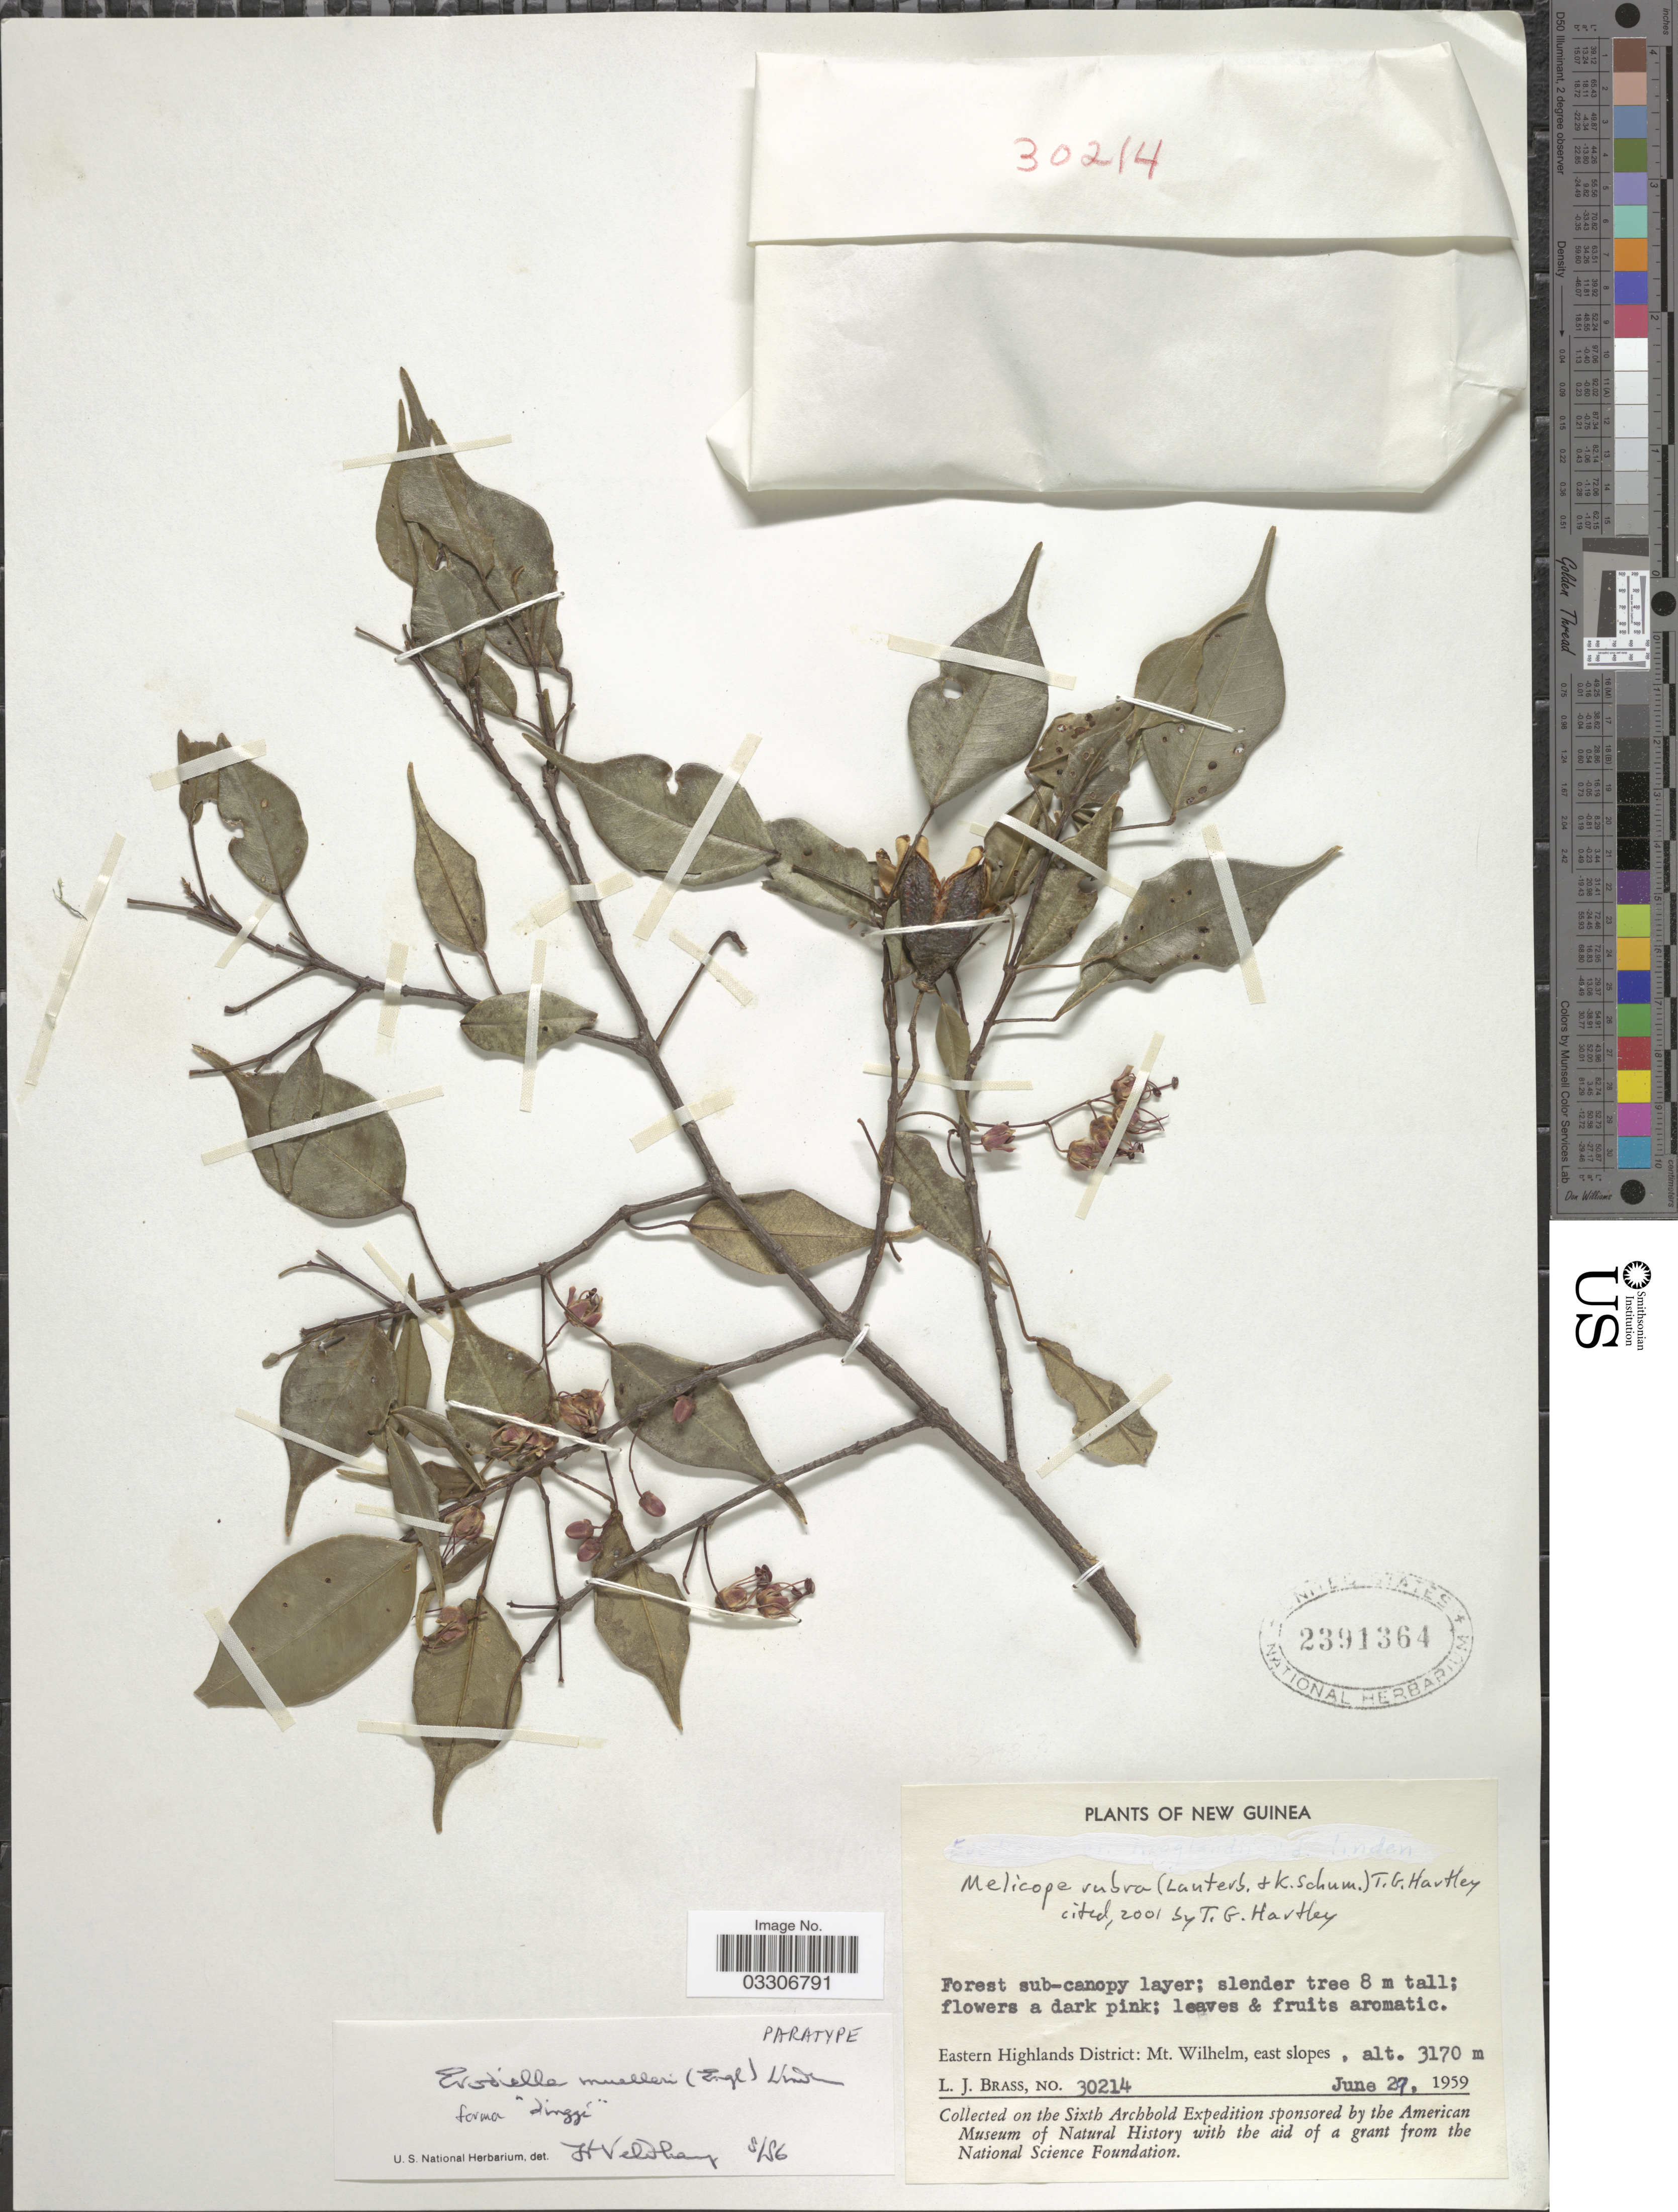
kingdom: Plantae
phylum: Tracheophyta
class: Magnoliopsida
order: Sapindales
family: Rutaceae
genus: Melicope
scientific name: Melicope rubra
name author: (Lauterb. & K. Schum.) T.G. Hartley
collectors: L. J. Brass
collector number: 30214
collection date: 1959-06-27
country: Papua New Guinea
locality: New Guinea. Eastern Highlands District: Mt. Wilhelm, east slopes.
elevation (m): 3170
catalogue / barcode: US 2391364